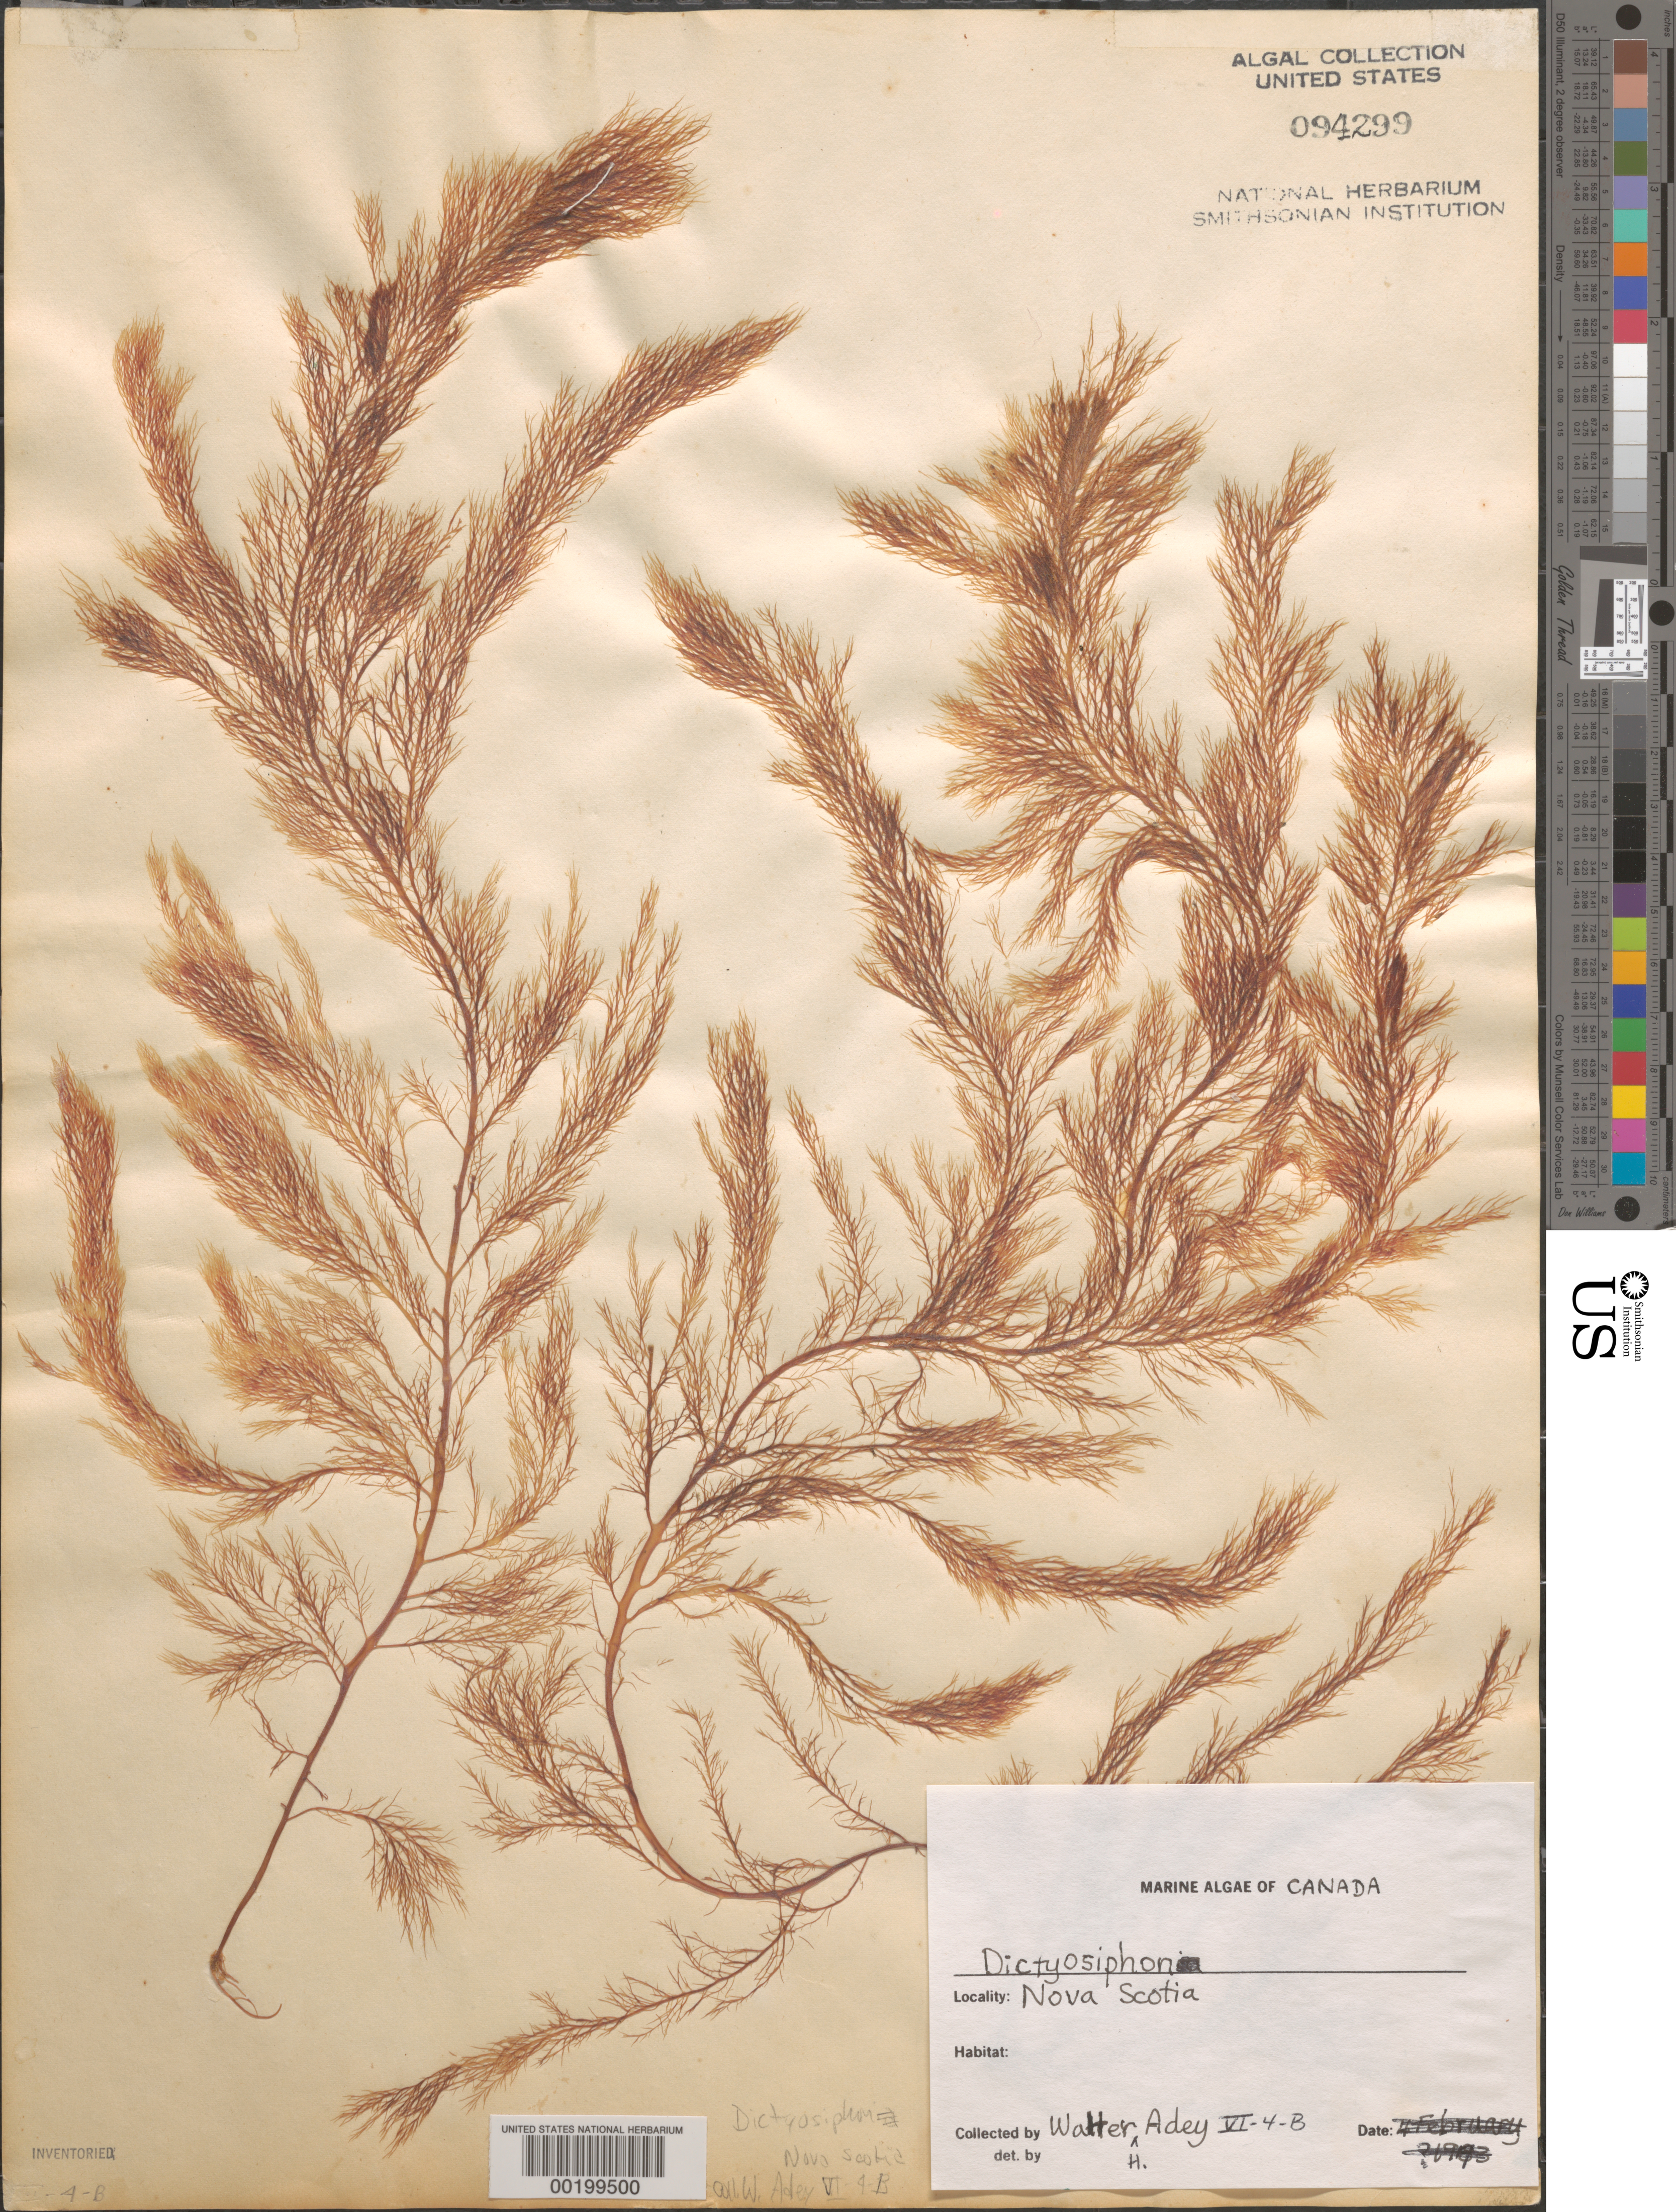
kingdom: Chromista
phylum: Ochrophyta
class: Phaeophyceae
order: Dictyosiphonales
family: Dictyosiphonaceae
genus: Dictyosiphon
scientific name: Dictyosiphon sp.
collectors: W. H. Adey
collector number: Vi-4-b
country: Canada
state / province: Nova Scotia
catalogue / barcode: US 94299